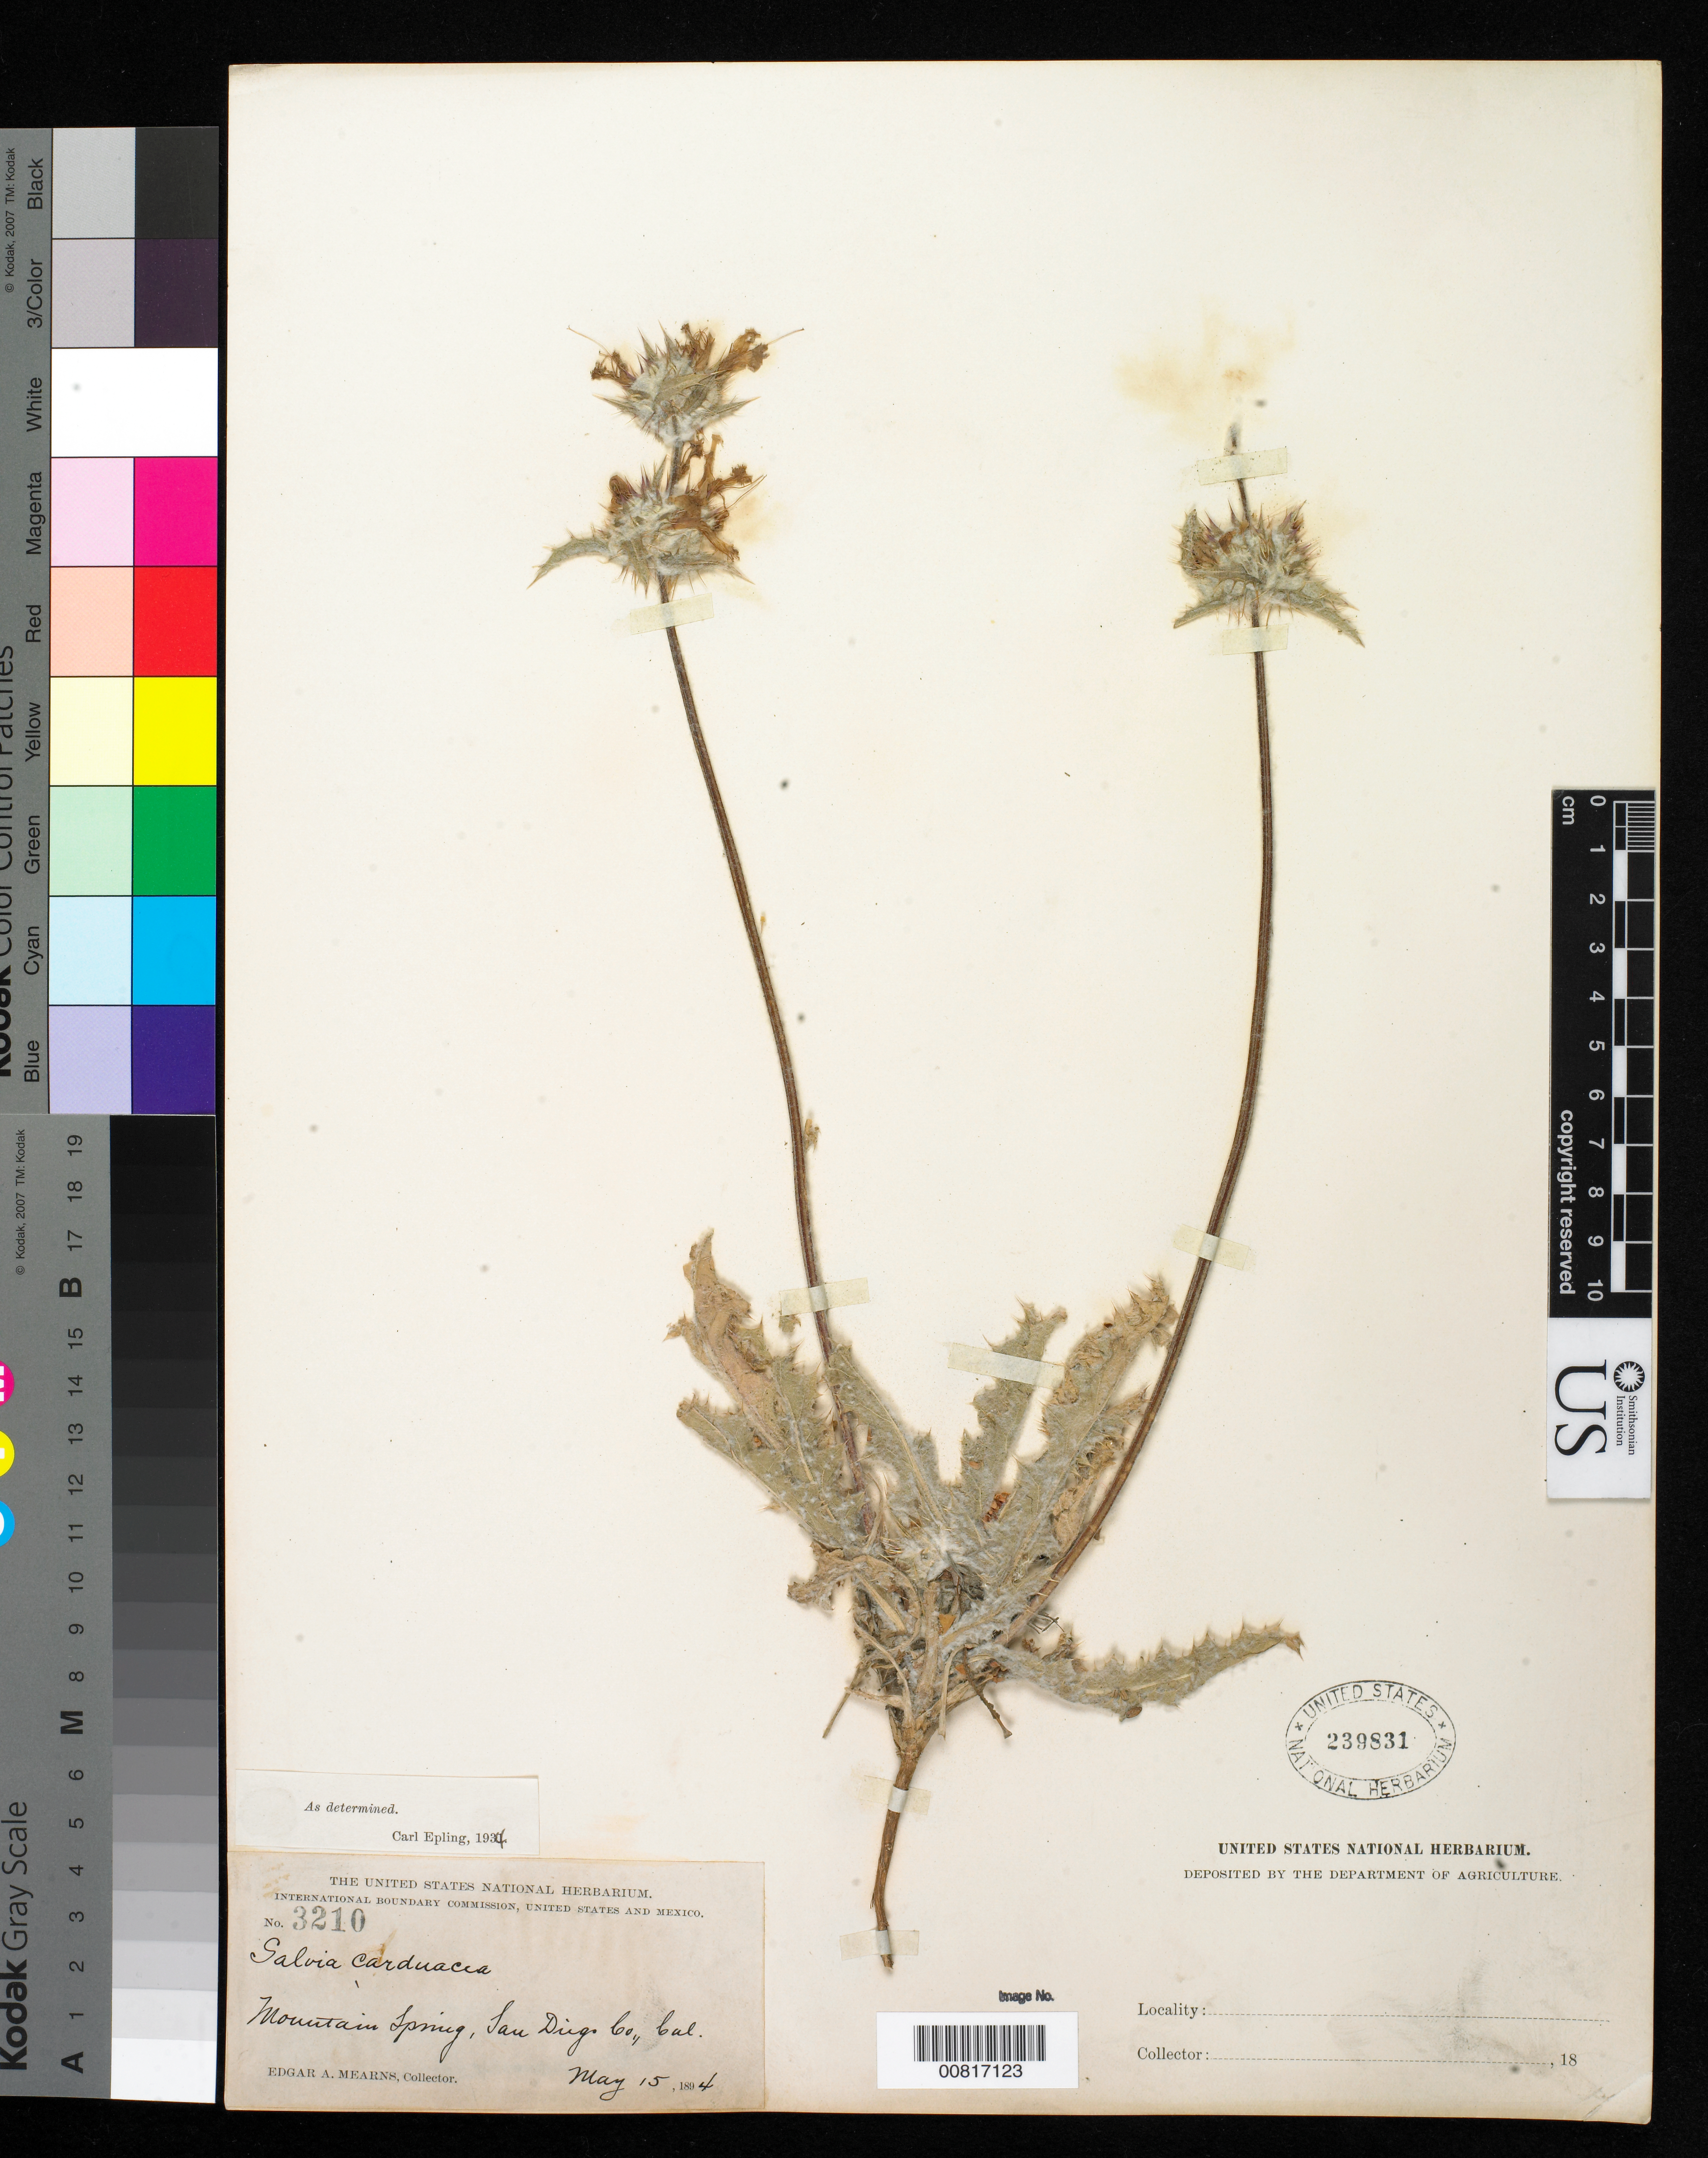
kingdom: Plantae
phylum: Tracheophyta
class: Magnoliopsida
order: Lamiales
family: Lamiaceae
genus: Salvia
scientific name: Salvia carduacea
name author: Benth.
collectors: E. A. Mearns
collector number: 3210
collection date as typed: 15 May 1894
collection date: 1894-05-15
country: United States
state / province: California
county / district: San Diego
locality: Mountain Spring, San Diego County, California.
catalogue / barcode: US 239831